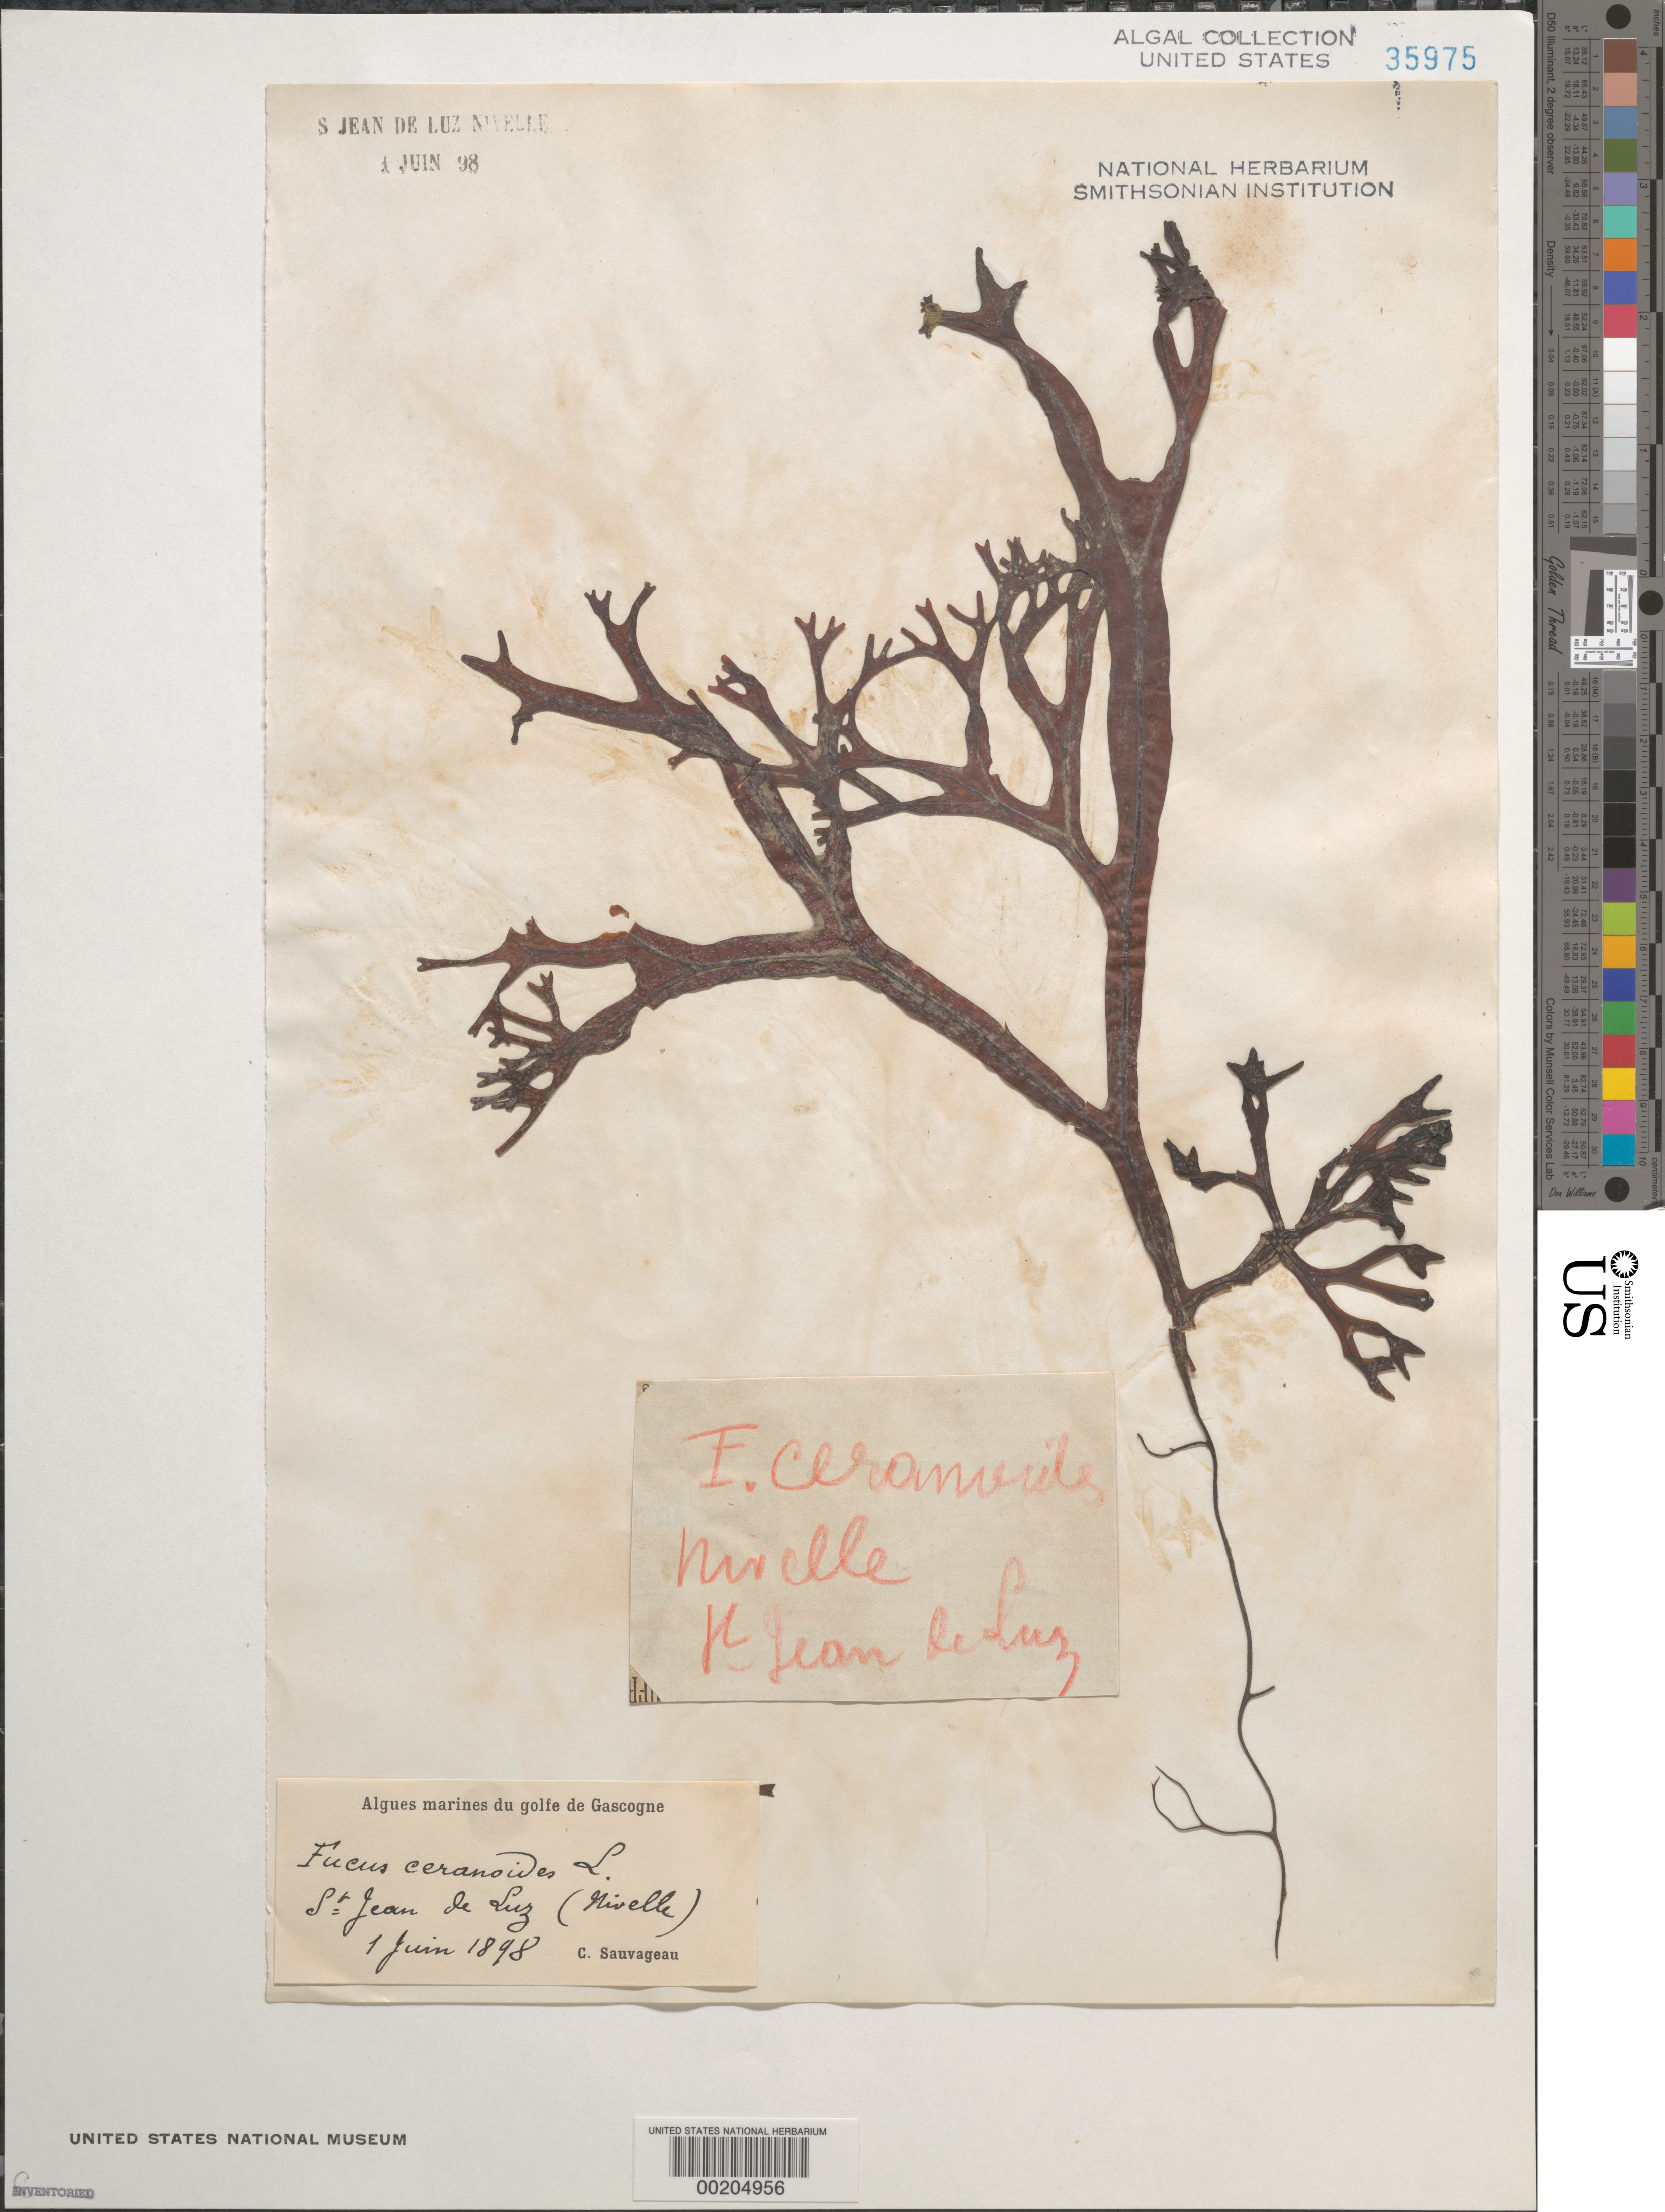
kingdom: Chromista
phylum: Ochrophyta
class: Phaeophyceae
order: Fucales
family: Fucaceae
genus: Fucus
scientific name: Fucus ceranoides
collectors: C. F. Sauvageau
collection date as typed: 01 Jun 1898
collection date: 1898-06-01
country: France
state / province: Nouvelle-Aquitaine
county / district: Pyrénées-Atlantiques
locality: St.-Jean-de-Luz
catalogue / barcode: US 35975